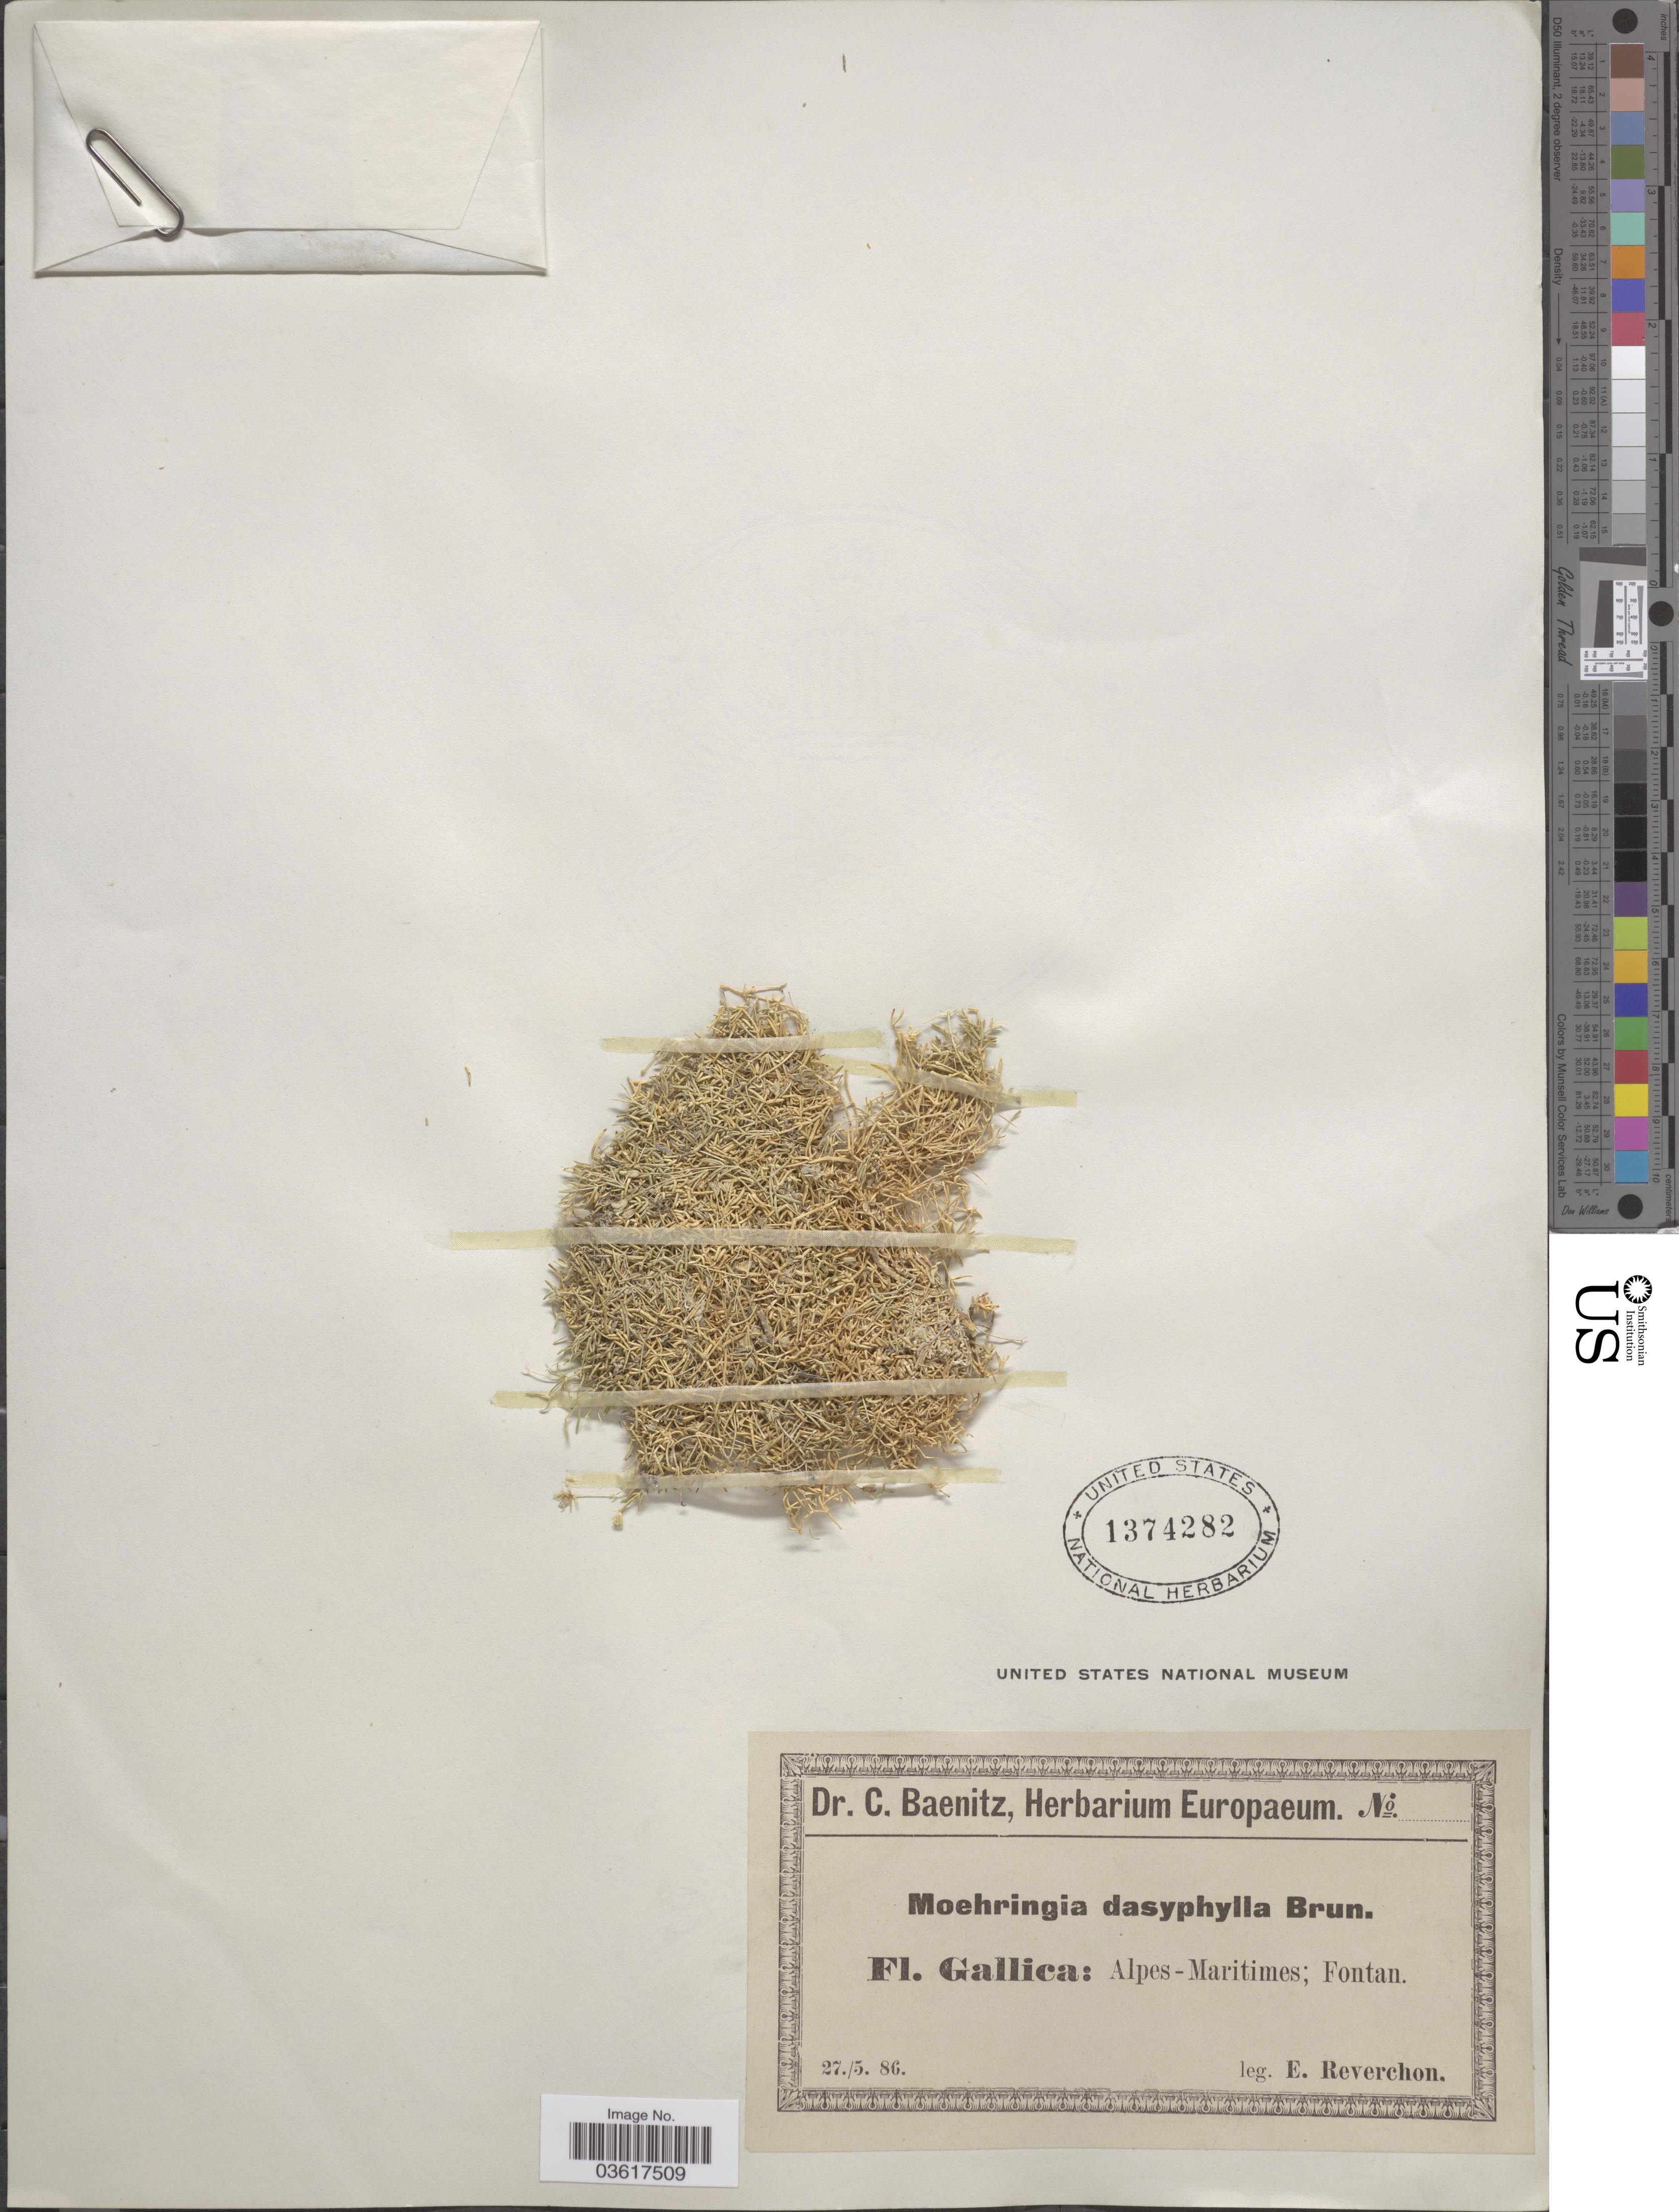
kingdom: Plantae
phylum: Tracheophyta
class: Magnoliopsida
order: Caryophyllales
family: Caryophyllaceae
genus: Moehringia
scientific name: Moehringia dasyphylla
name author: Bruno ex Gren. & Godr.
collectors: E. Reverchon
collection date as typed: Transcribed d/m/y: 27/5/86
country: France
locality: Gallica: Alpes-Maritimes; Fontan.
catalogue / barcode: US 1374282